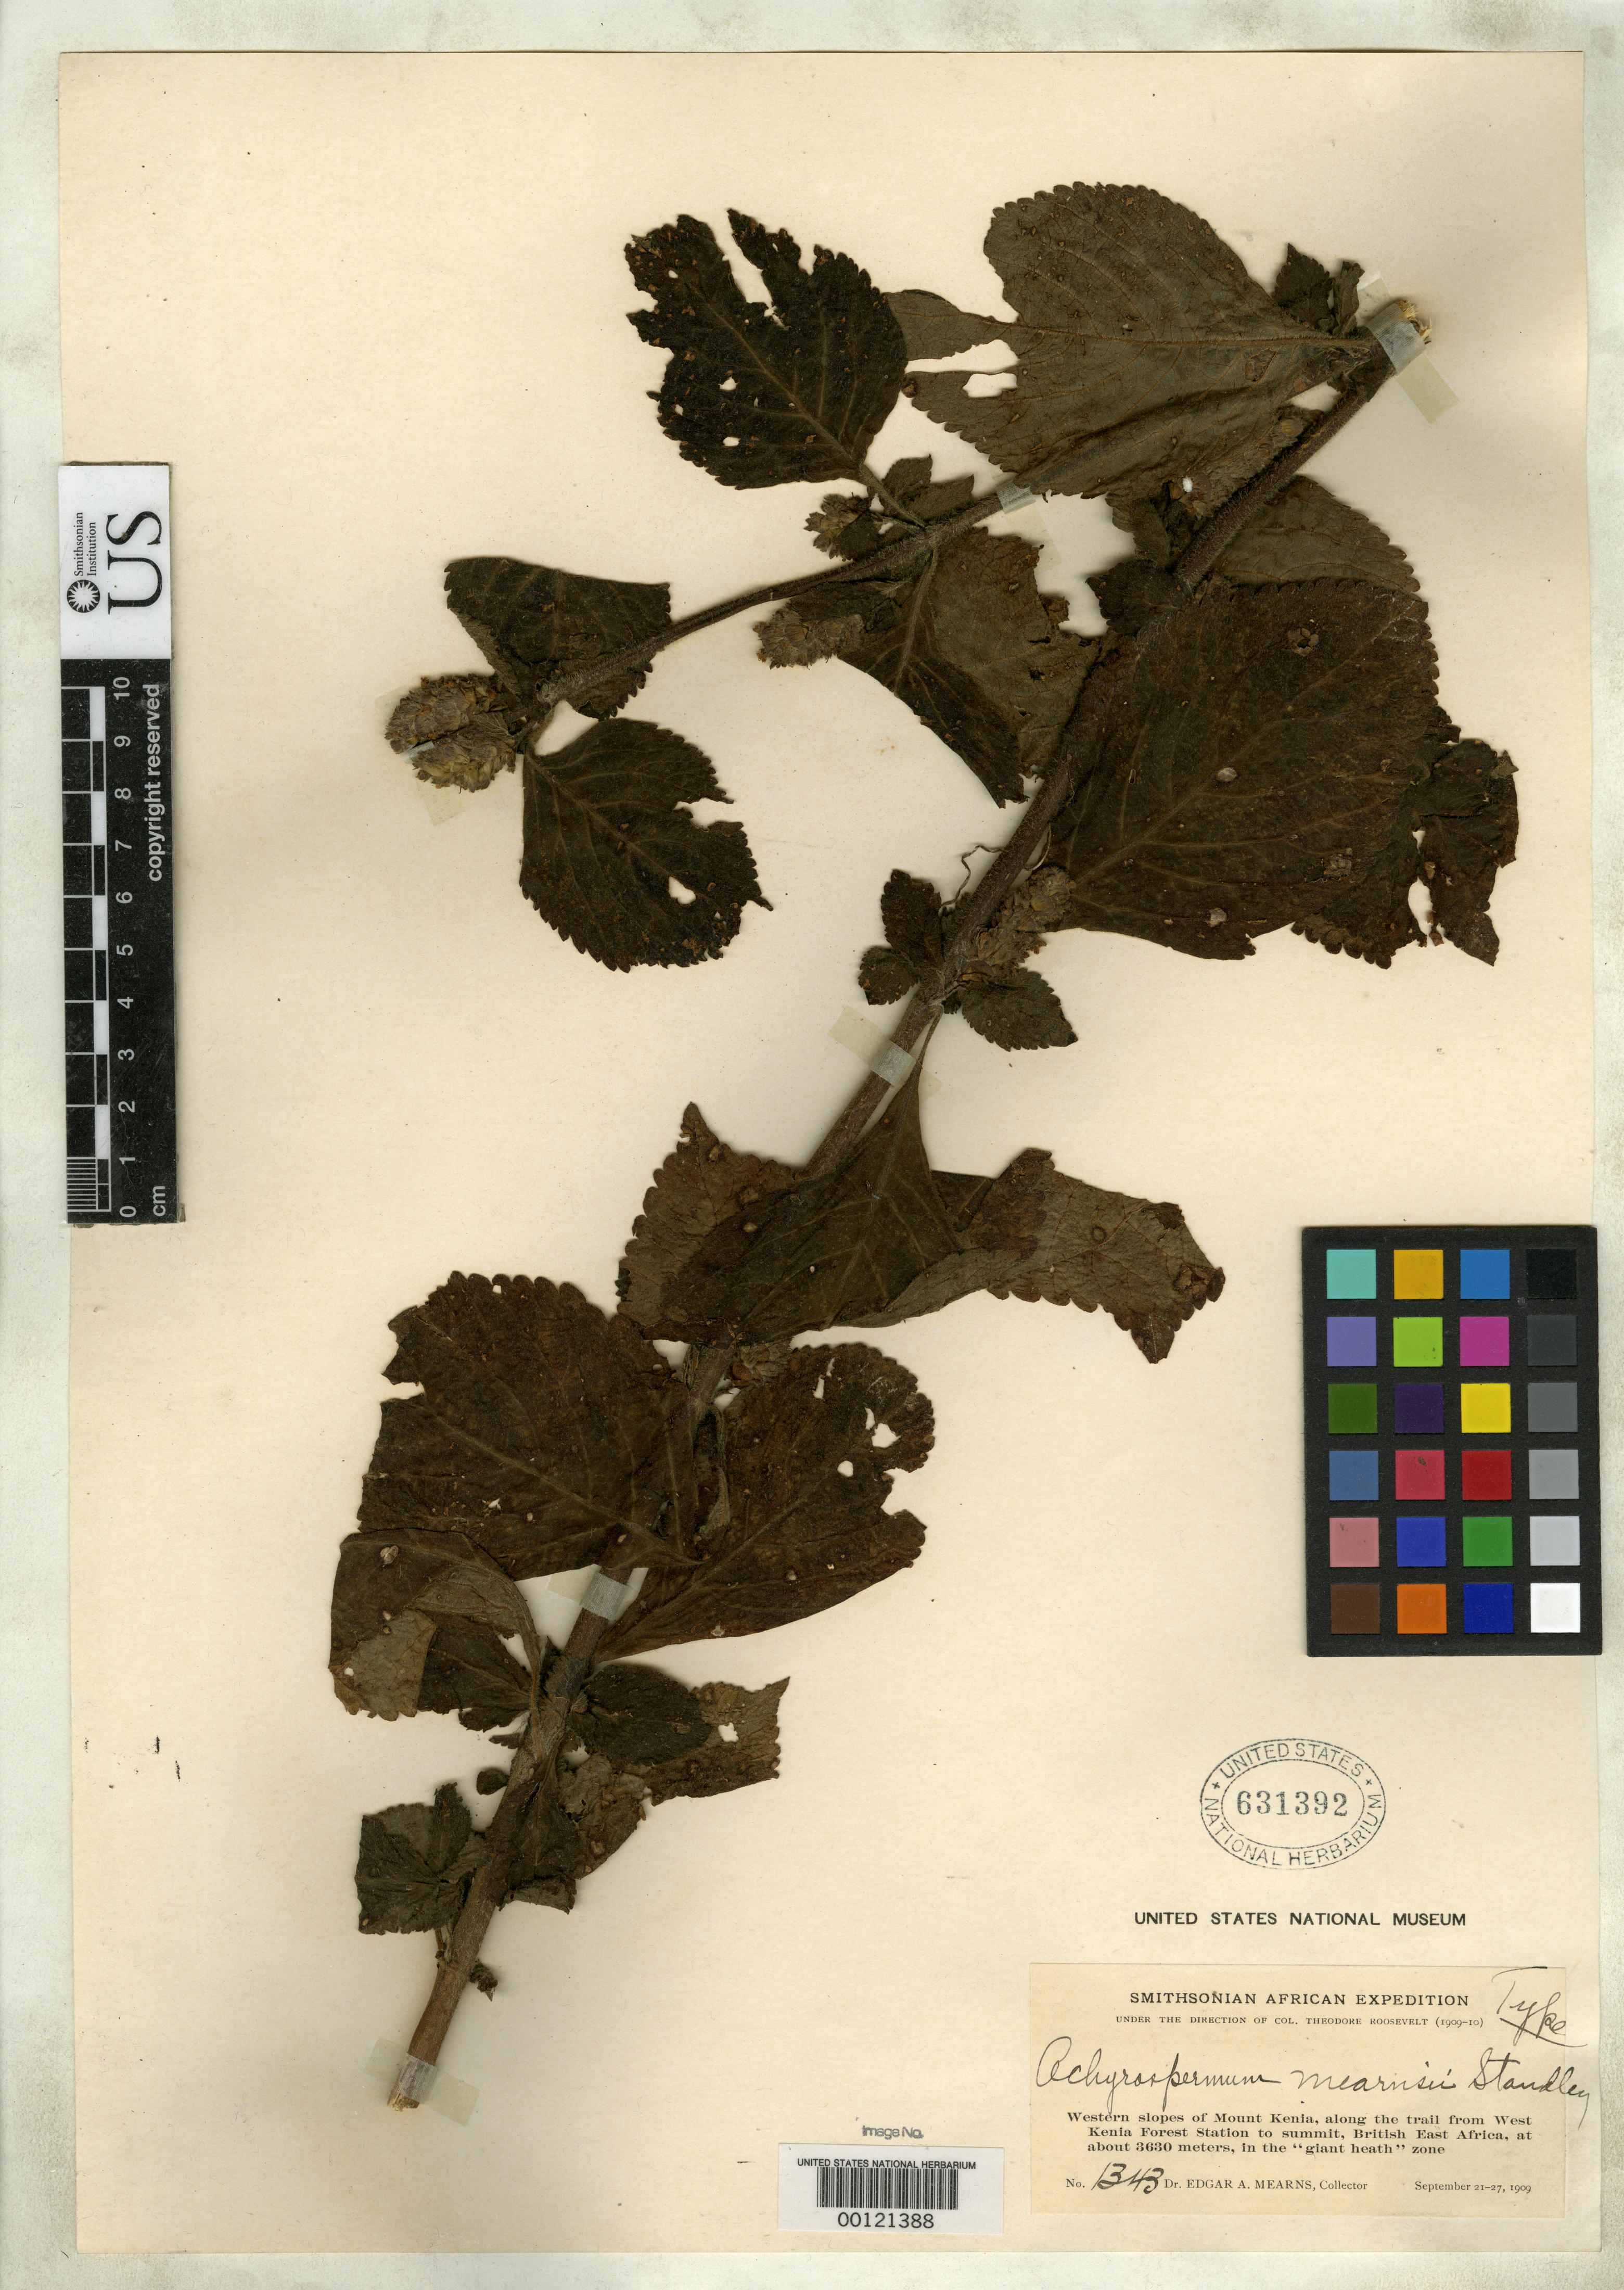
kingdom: Plantae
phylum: Tracheophyta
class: Magnoliopsida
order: Lamiales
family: Lamiaceae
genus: Achyrospermum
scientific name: Achyrospermum mearnsii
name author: Standl.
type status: Holotype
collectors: E. A. Mearns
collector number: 1343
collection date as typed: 21 Sep 1909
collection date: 1909-09-21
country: Kenya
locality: Mount Kenya.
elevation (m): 3630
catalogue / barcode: US 631392